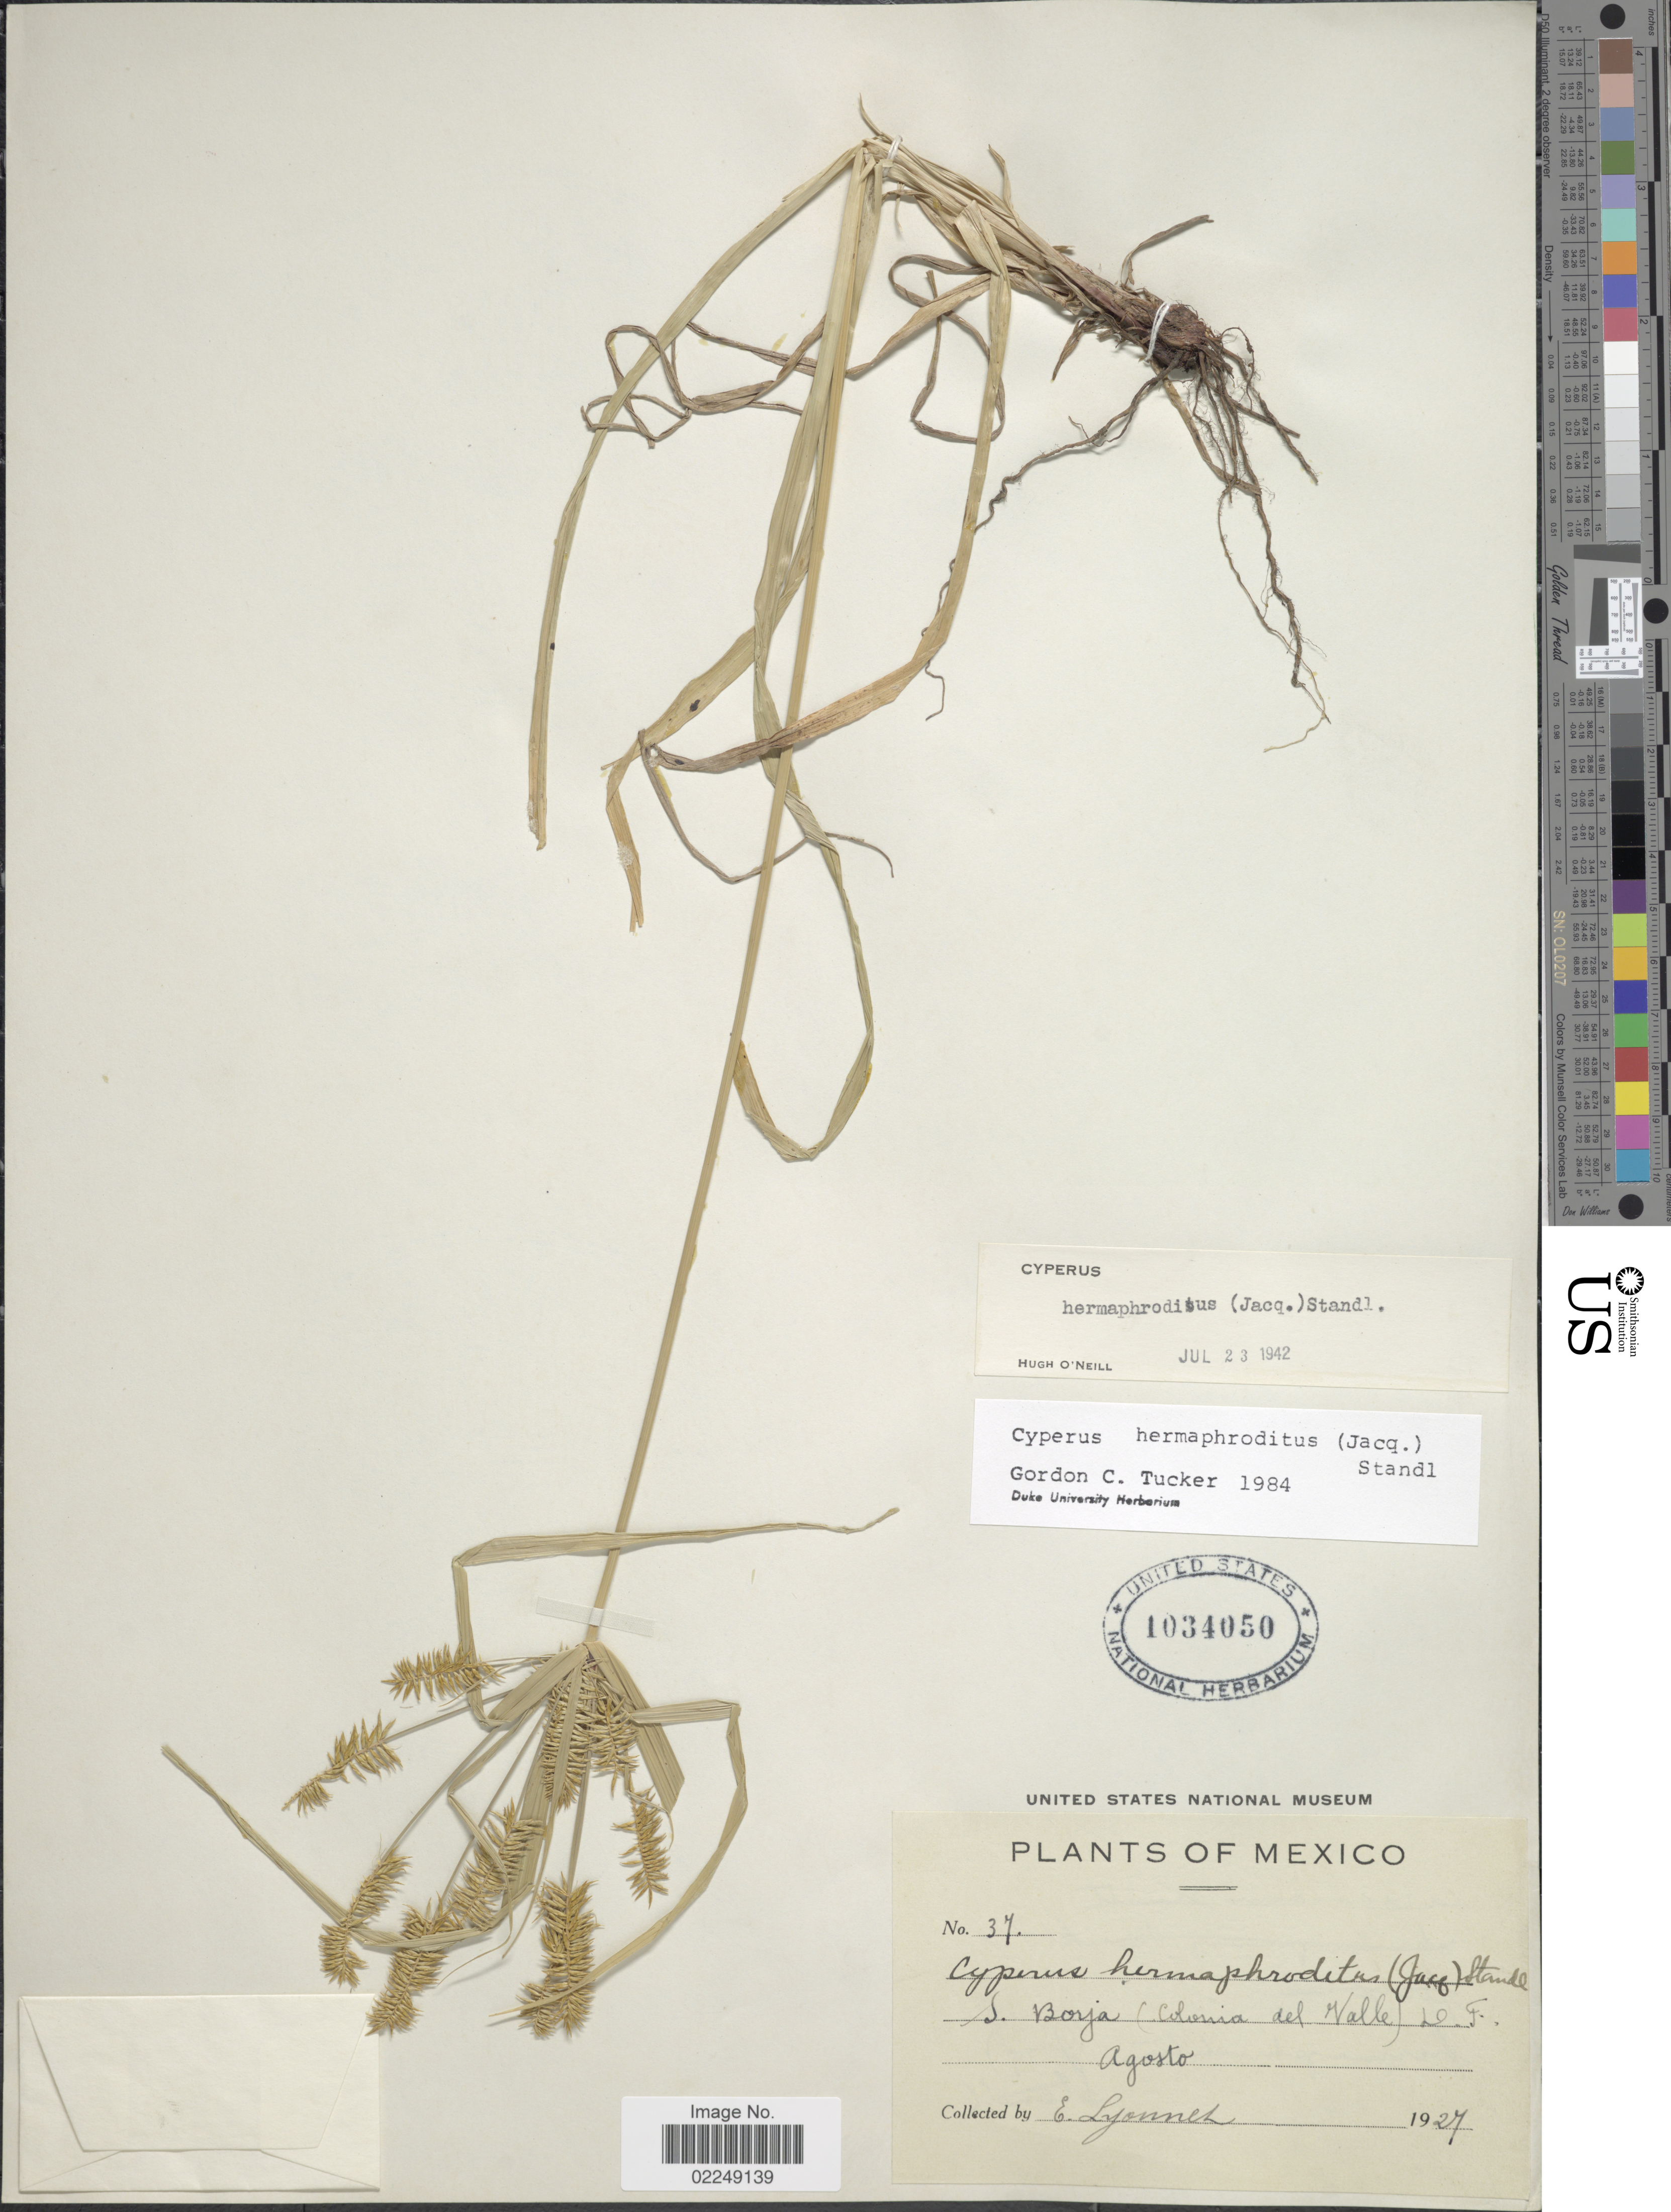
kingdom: Plantae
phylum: Tracheophyta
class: Liliopsida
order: Poales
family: Cyperaceae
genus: Cyperus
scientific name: Cyperus hermaphroditus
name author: (Jacq.) Standl.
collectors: E. Lyonnet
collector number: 37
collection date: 1927-08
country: Mexico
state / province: Distrito Federal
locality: S. Borja (Colonia del Valle)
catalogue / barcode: US 1034050